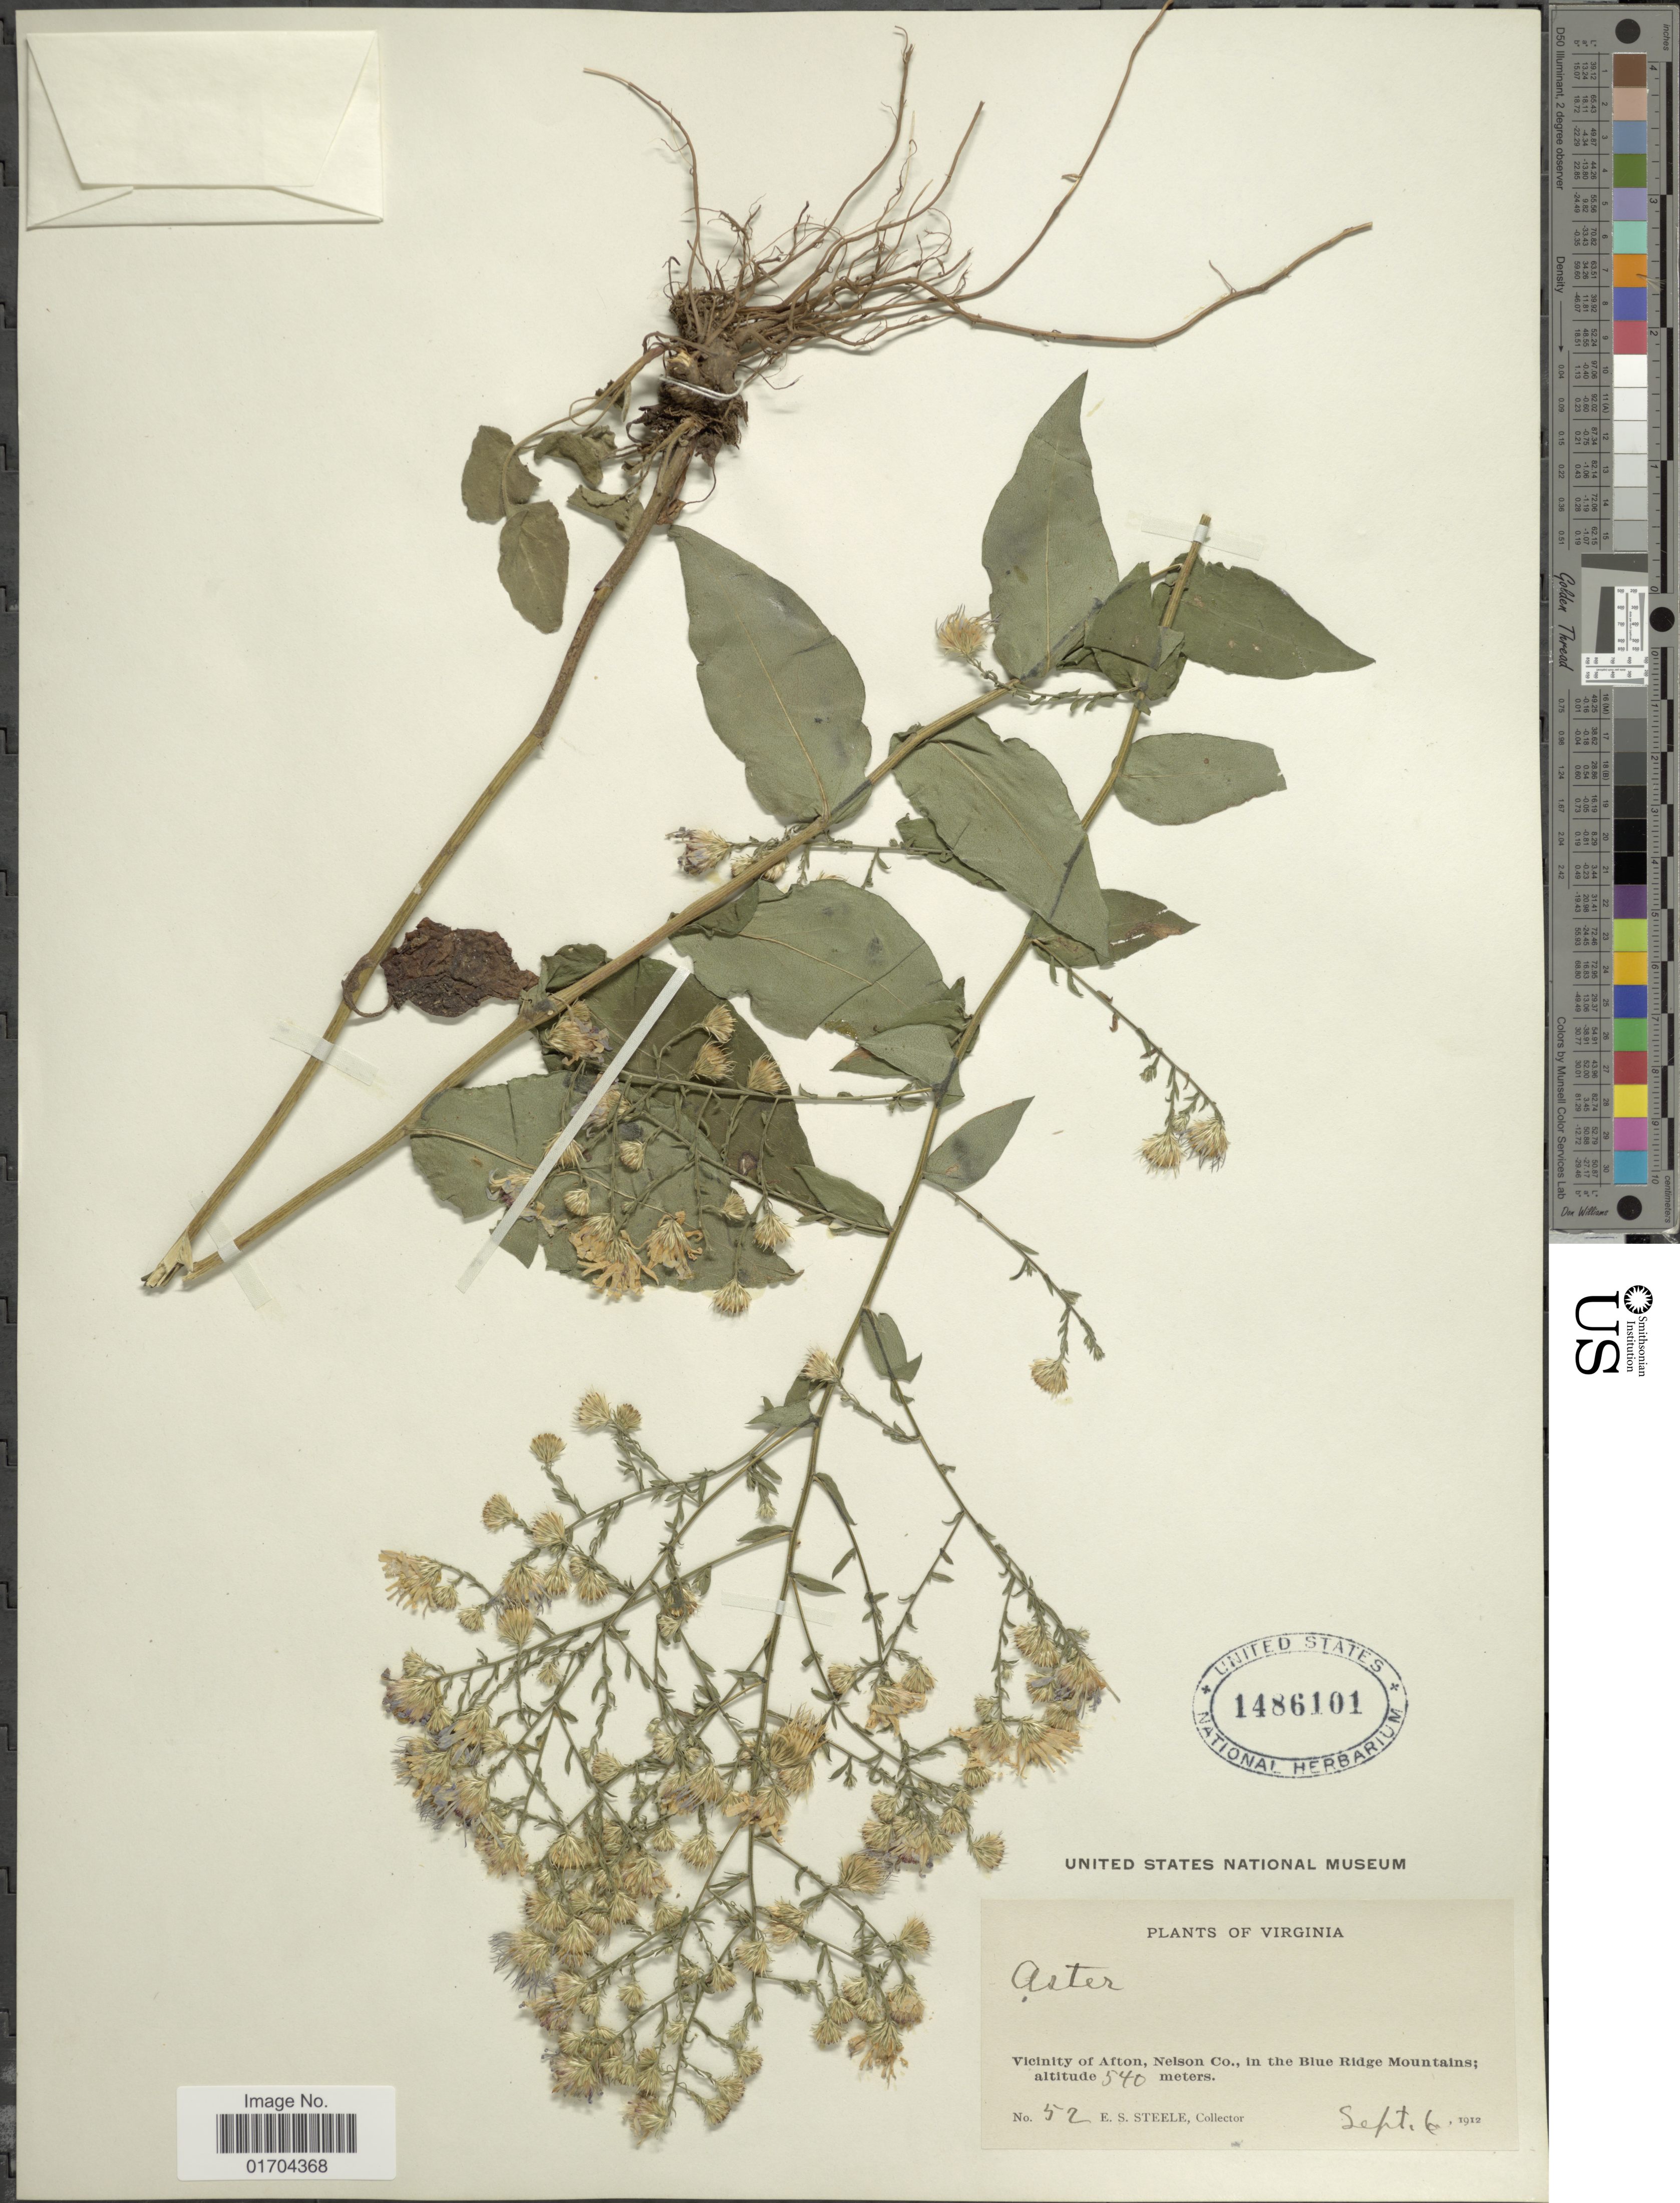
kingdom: Plantae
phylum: Tracheophyta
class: Magnoliopsida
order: Asterales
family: Asteraceae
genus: Symphyotrichum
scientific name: Symphyotrichum sp.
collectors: E. Steele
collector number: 52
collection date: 1912-09-06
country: United States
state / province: Virginia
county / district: Nelson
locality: Vicinity of Afton, Nelson Co., in the Blue Ridge Mountains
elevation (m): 540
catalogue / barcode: US 1486101